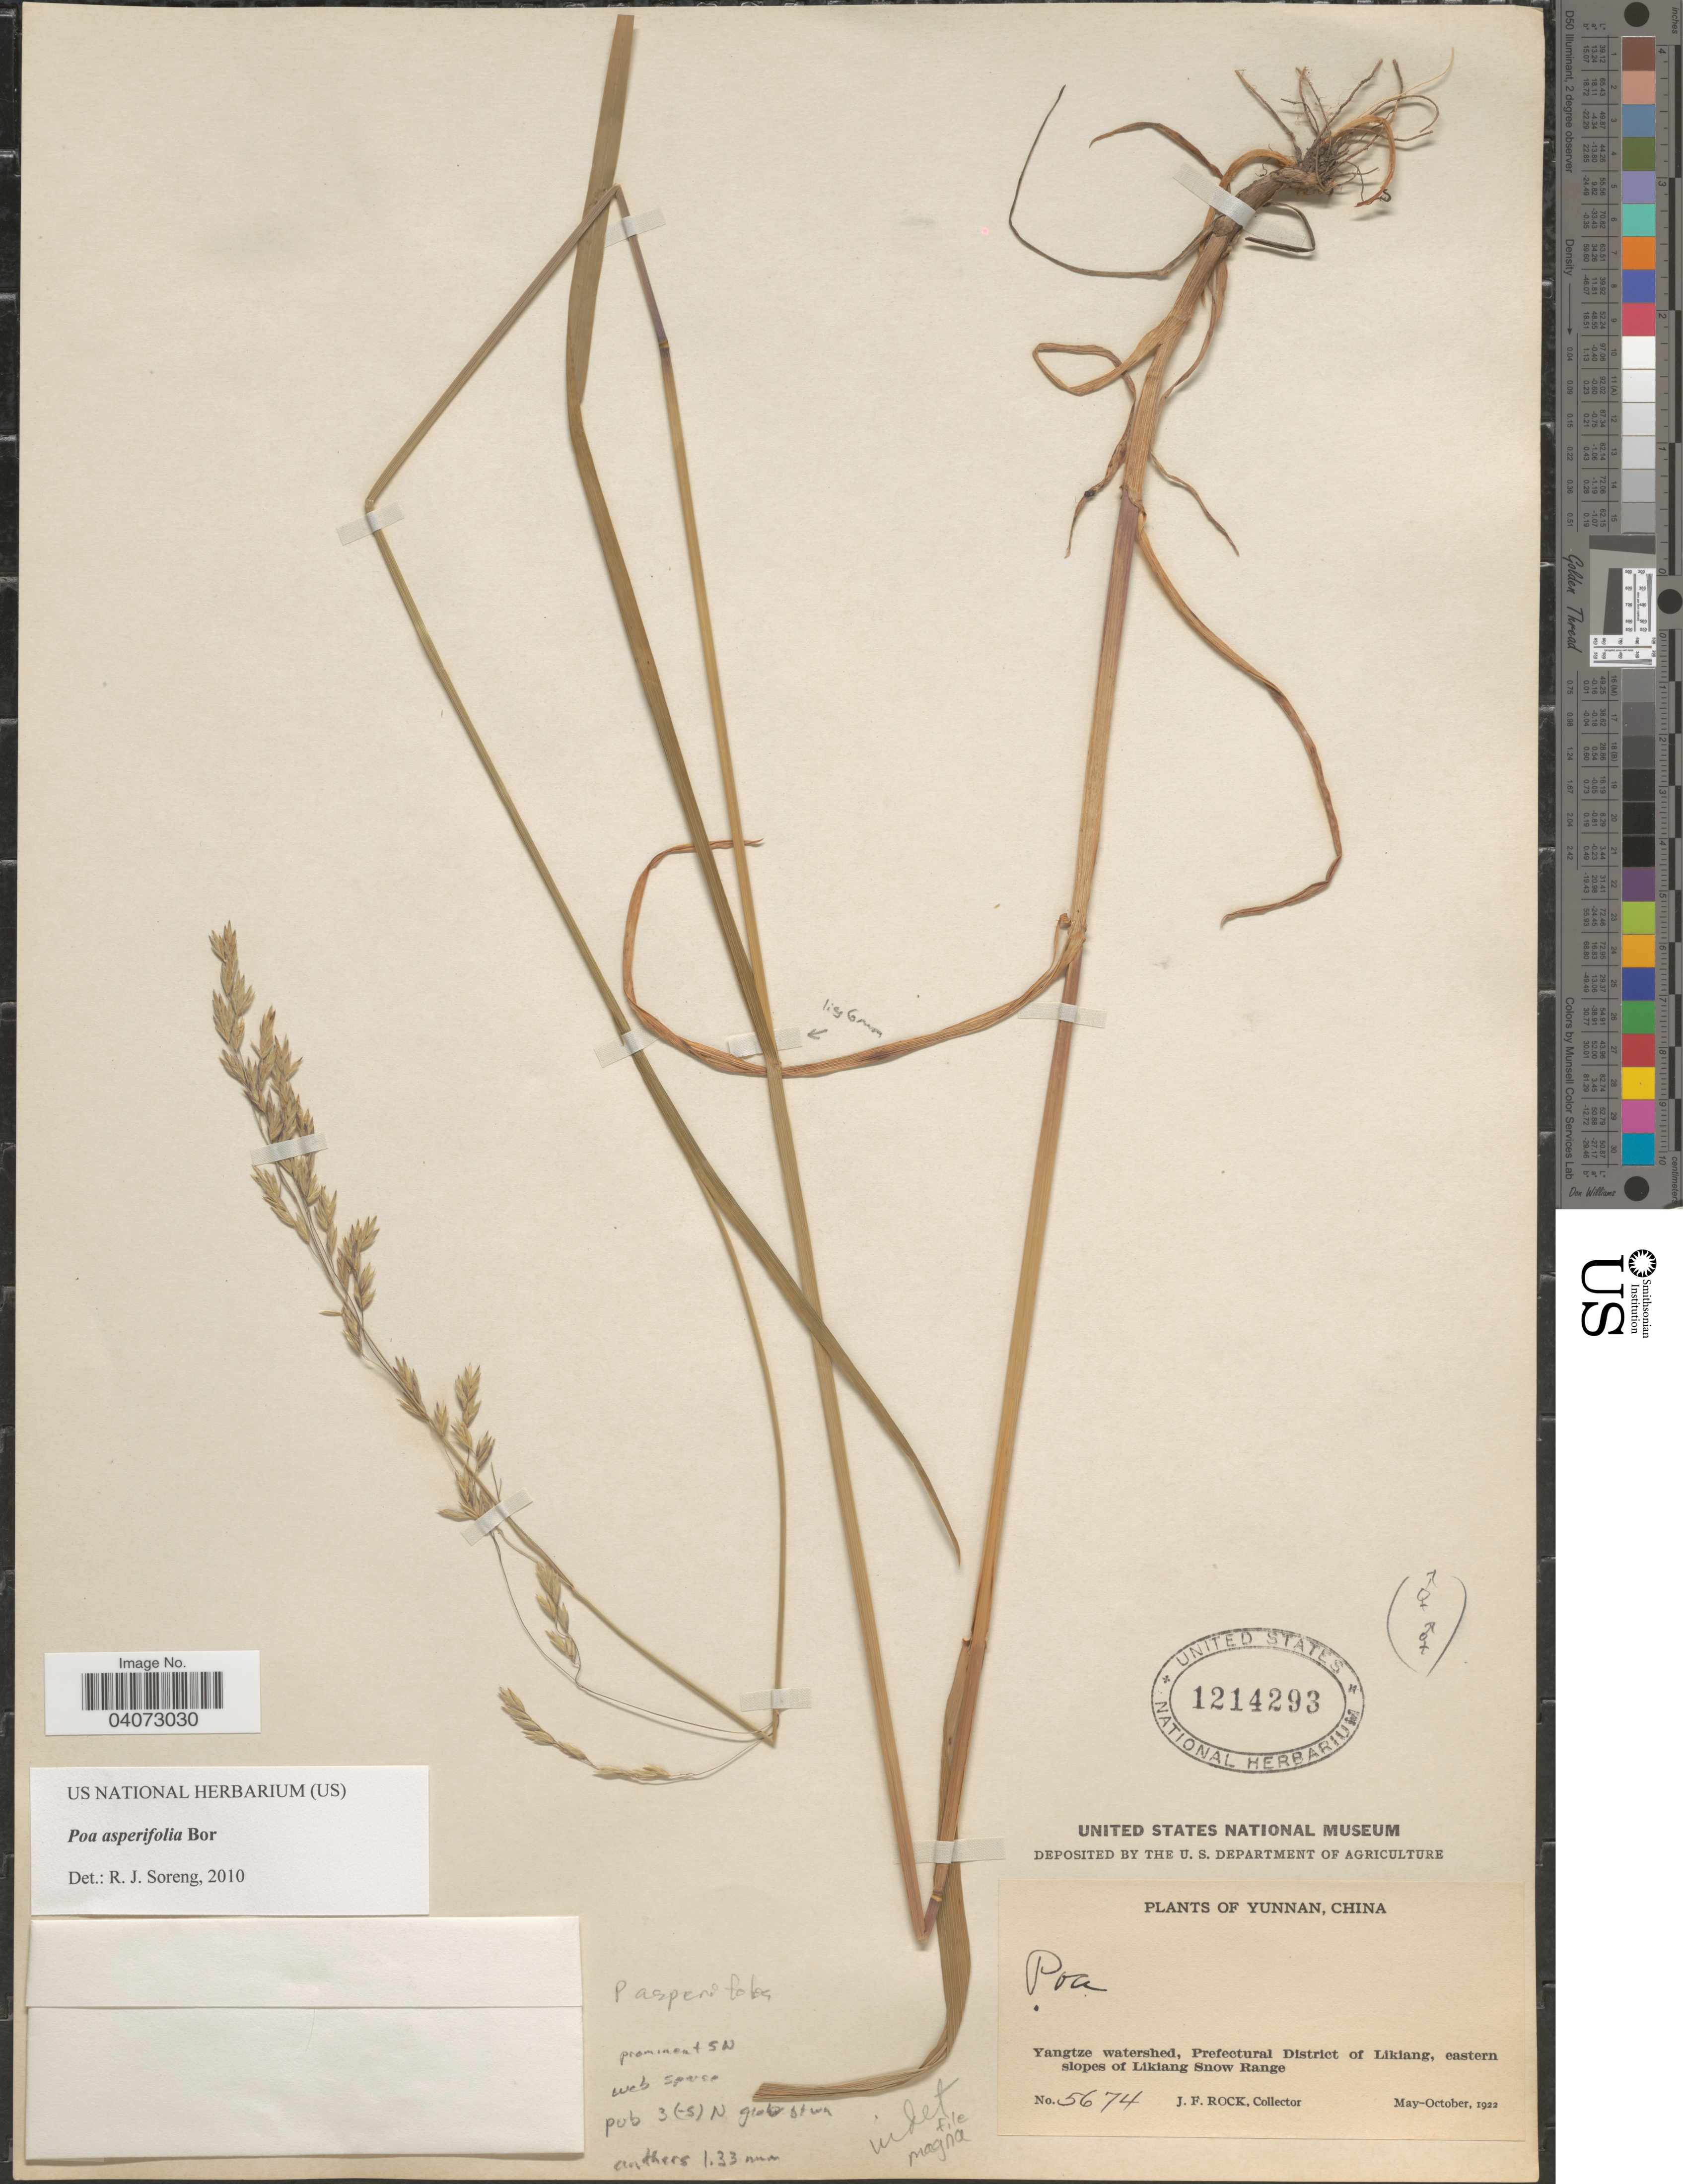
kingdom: Plantae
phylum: Tracheophyta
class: Liliopsida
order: Poales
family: Poaceae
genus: Poa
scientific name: Poa asperifolia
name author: Bor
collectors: J. Rock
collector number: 5674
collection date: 1922-05/1922-10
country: China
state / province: Yunnan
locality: Yangtze watershed, Prefectural District of Likiang, eastern slopes of Likiang Snow Range.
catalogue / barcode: US 1214293